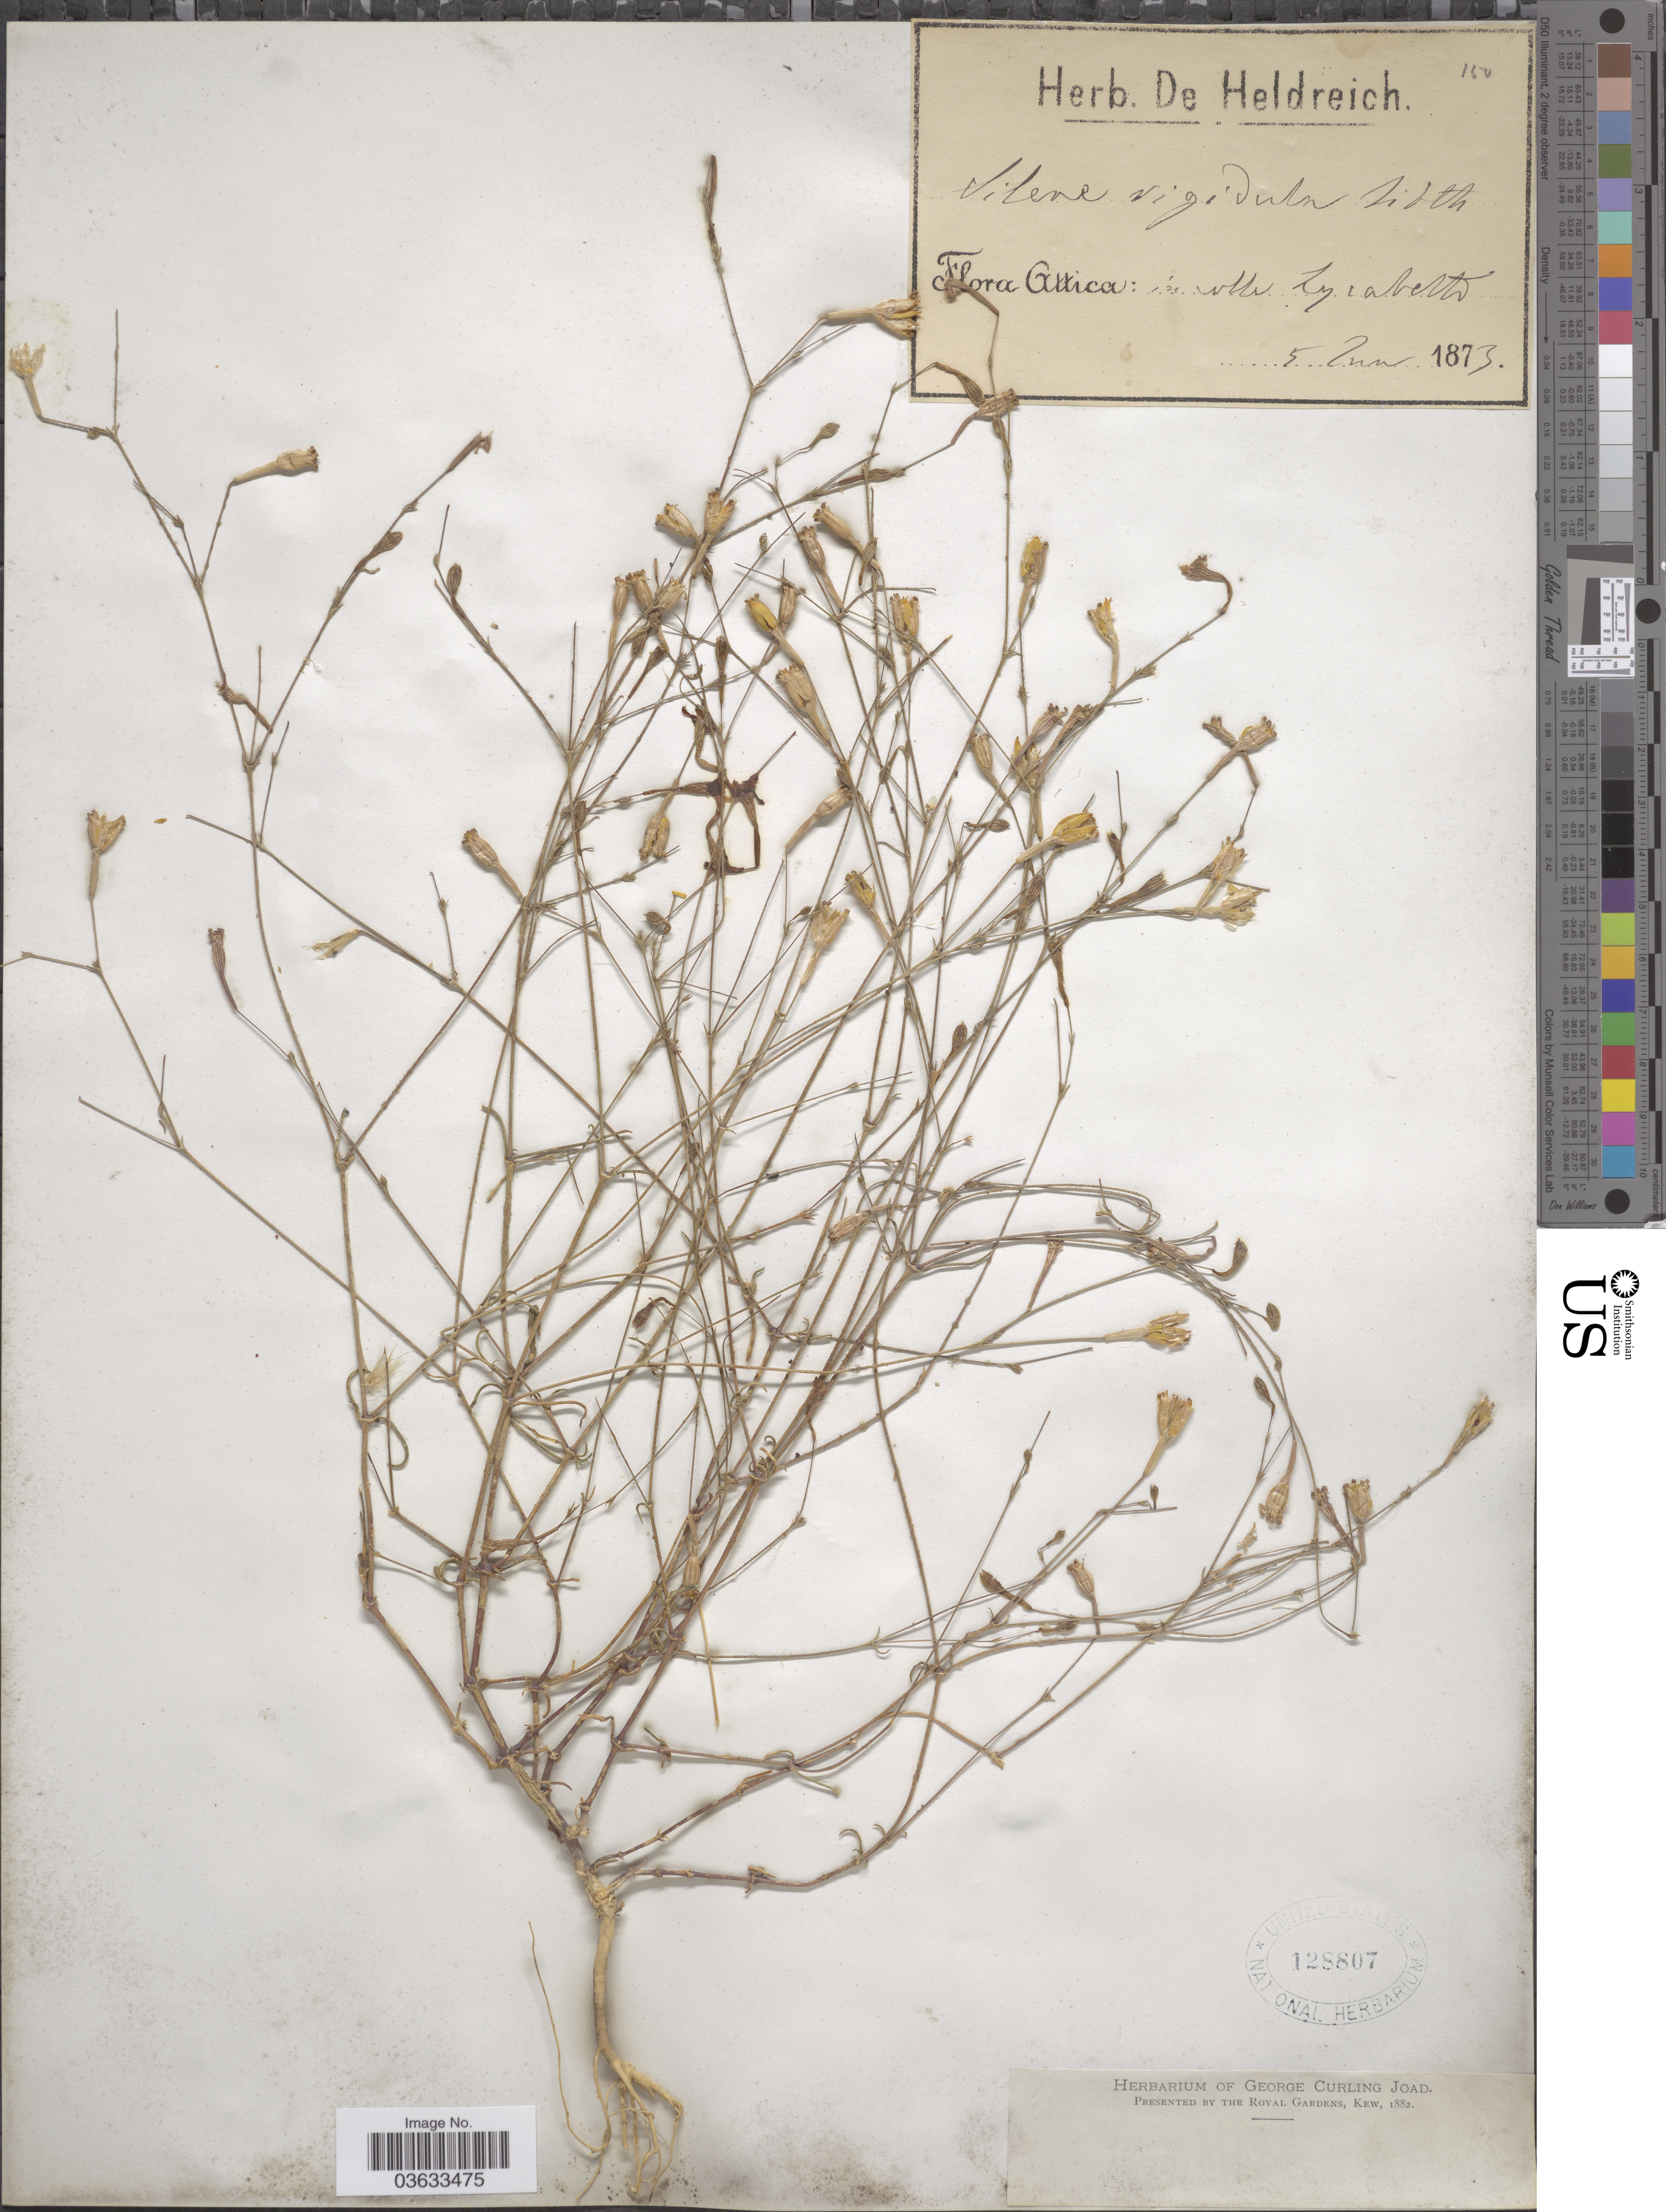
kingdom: Plantae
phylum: Tracheophyta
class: Magnoliopsida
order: Caryophyllales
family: Caryophyllaceae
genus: Silene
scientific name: Silene rigidula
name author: Sm.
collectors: ex herb. De Heldreich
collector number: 150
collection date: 1873-06-05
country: Greece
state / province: Attica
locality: In colli Lycabetto.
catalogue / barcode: US 128807